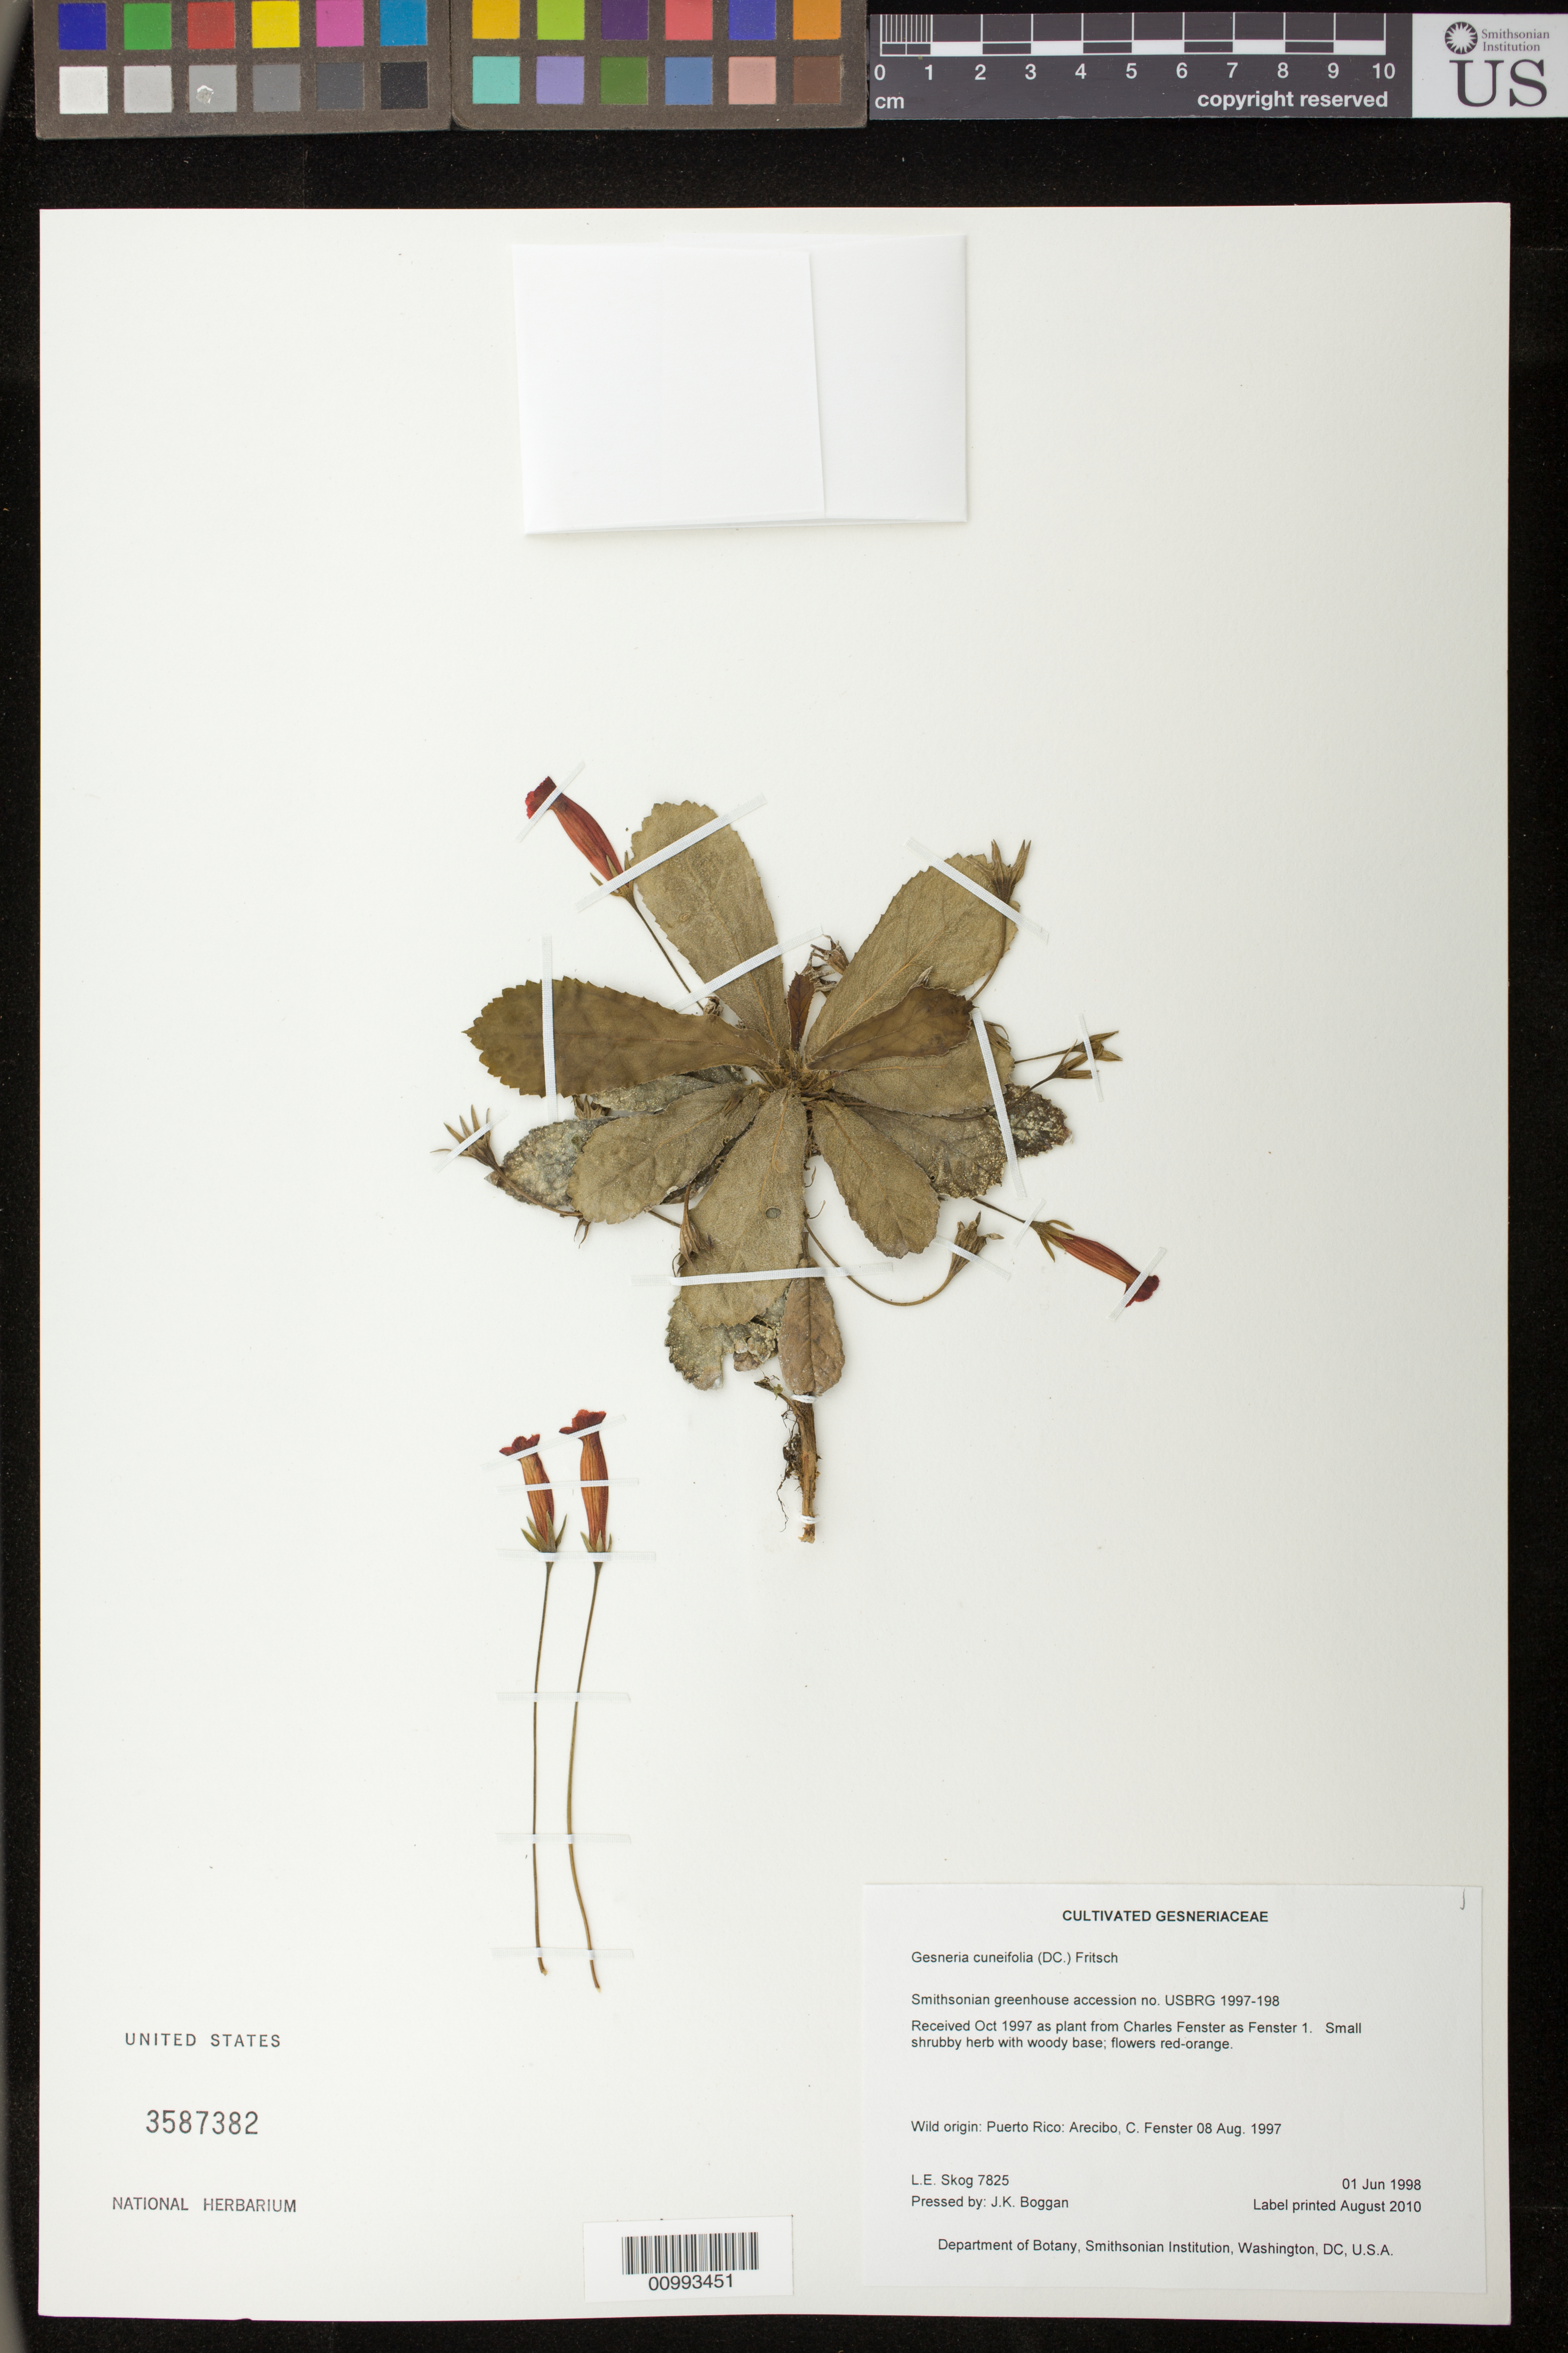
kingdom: Plantae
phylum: Tracheophyta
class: Magnoliopsida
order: Lamiales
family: Gesneriaceae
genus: Gesneria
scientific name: Gesneria cuneifolia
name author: (DC.) Fritsch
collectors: L. E. Skog & J. K. Boggan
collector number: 7825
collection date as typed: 01 Jun 1998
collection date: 1998-06-01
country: Puerto Rico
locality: Department of Botany, Smithsonian Institution, Washington, DC, U.S.A.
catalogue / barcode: US 3587382